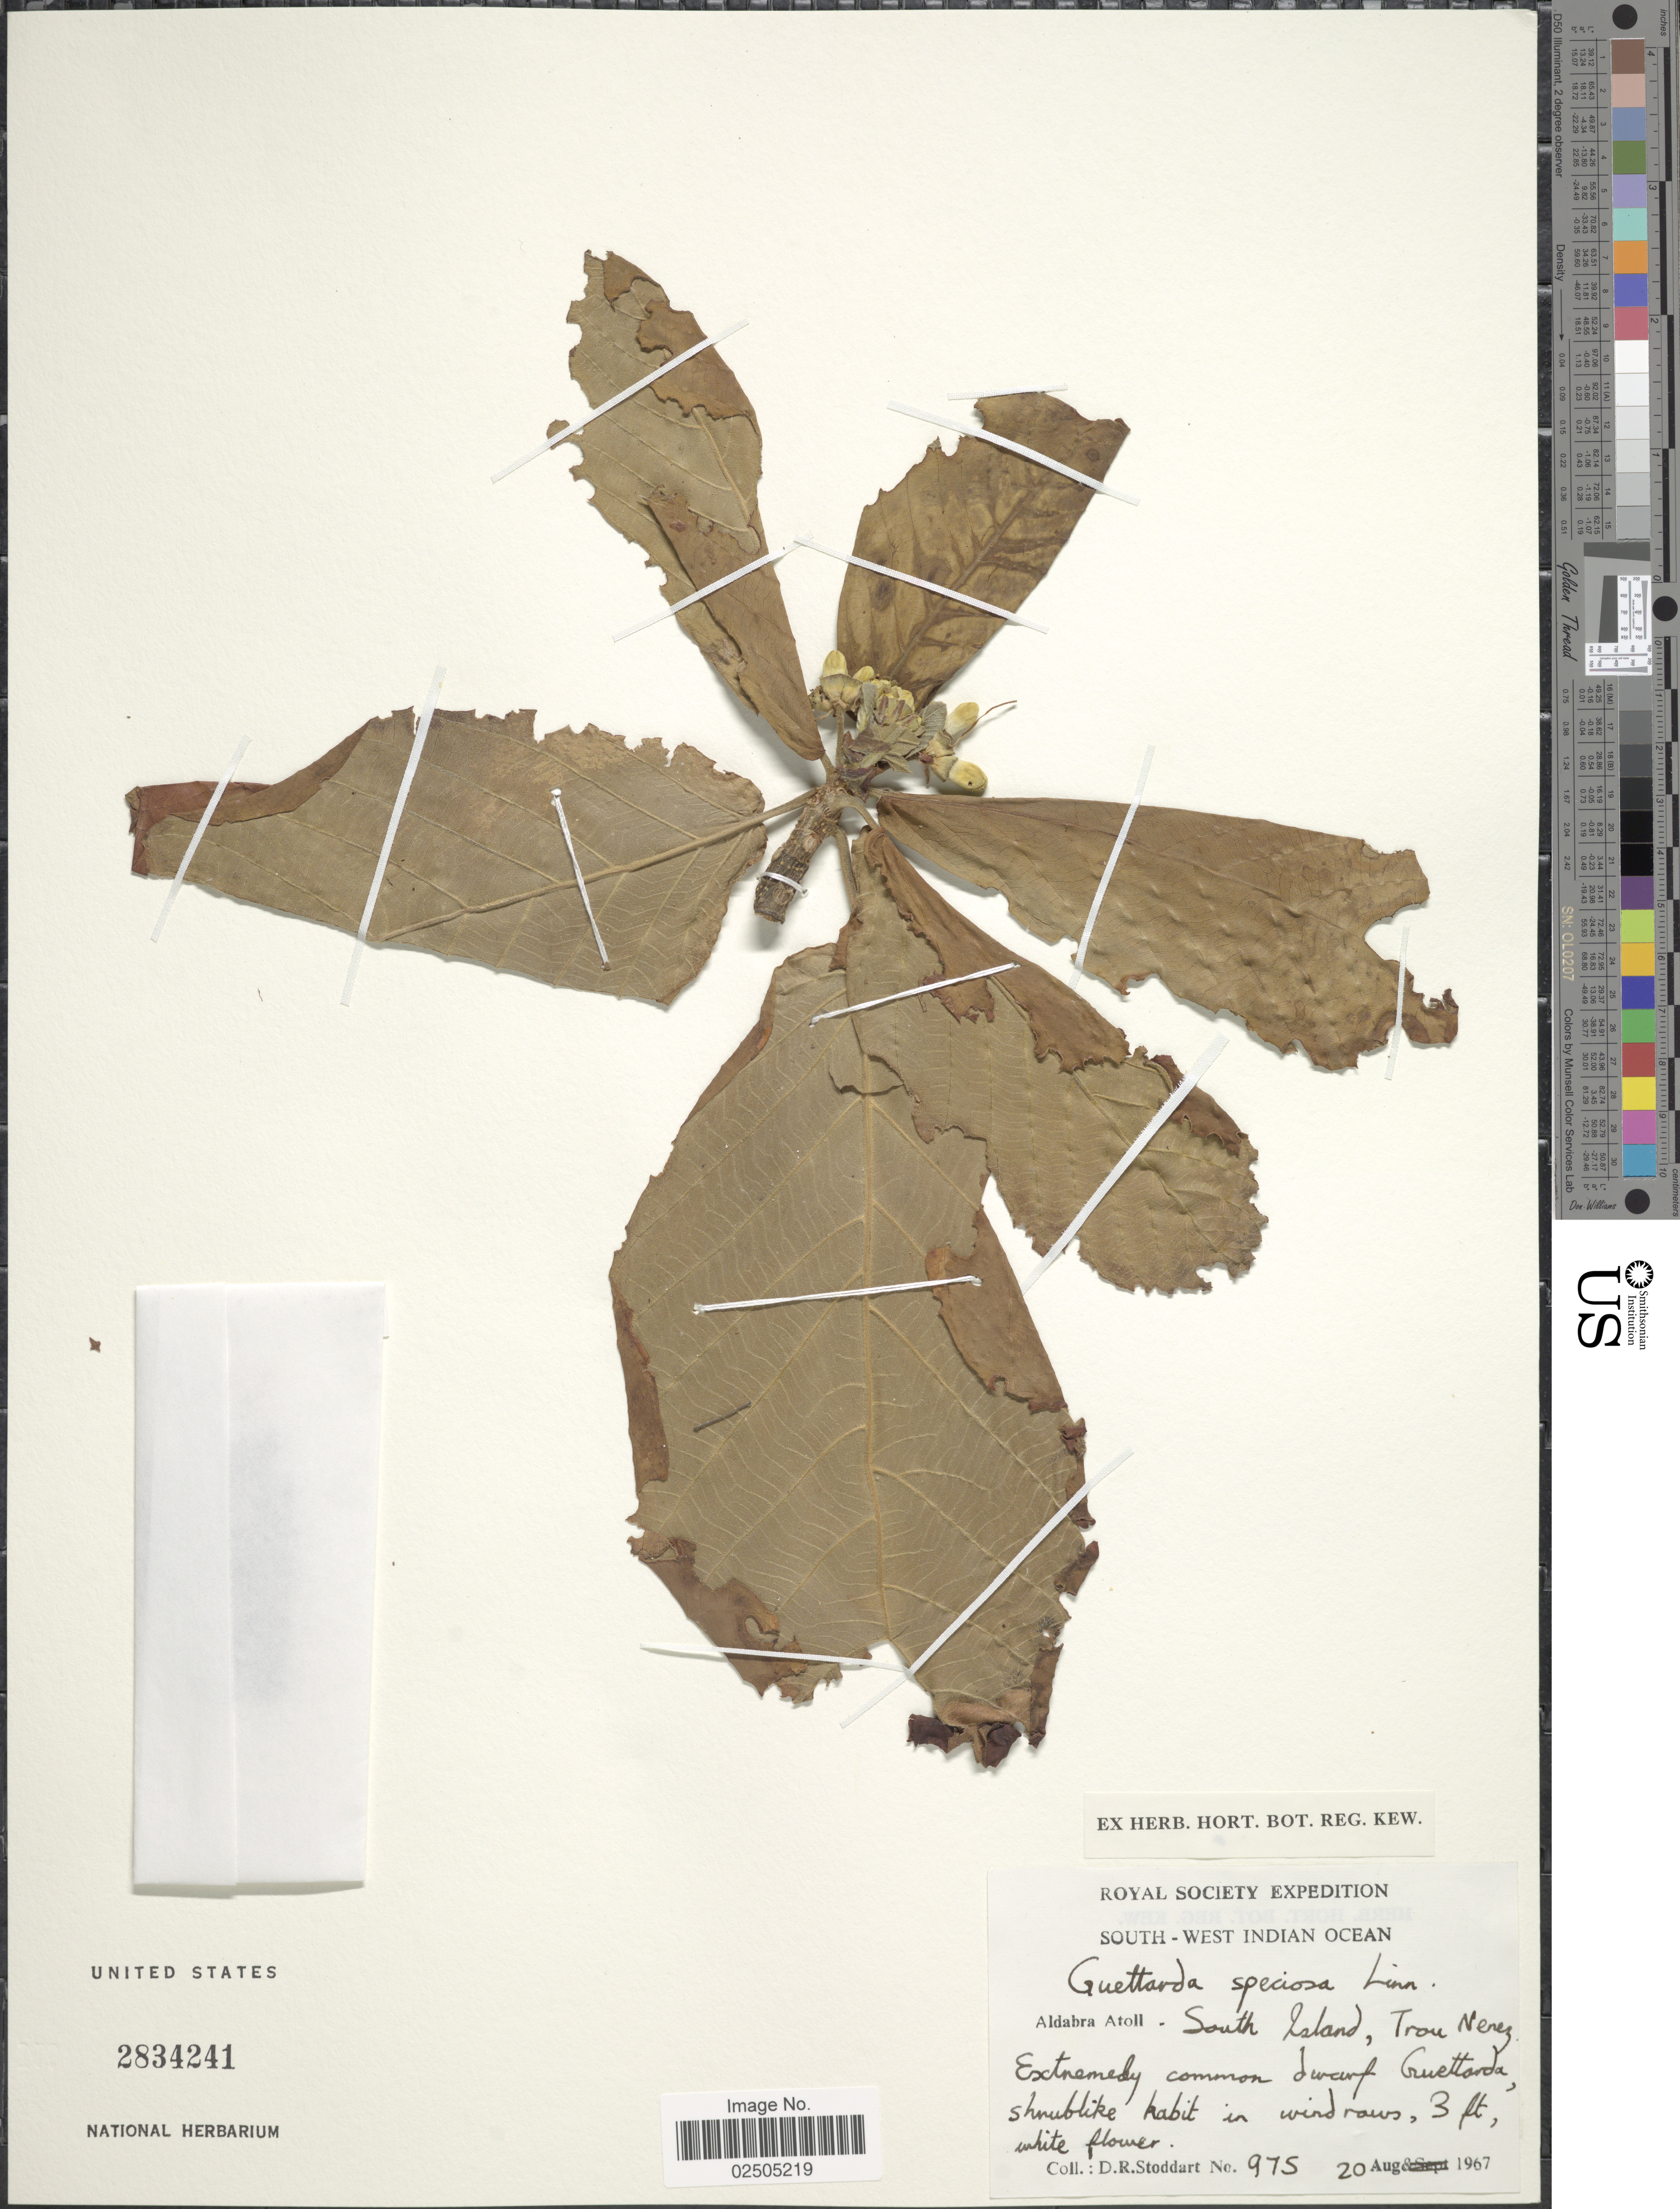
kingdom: Plantae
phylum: Tracheophyta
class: Magnoliopsida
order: Gentianales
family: Rubiaceae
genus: Guettarda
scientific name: Guettarda speciosa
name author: L.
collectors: D. R. Stoddart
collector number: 975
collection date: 1967-08-20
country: Seychelles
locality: South West Indian Ocean, Aldabra Atoll - South Island, Trou Nenez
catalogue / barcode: US 2834241